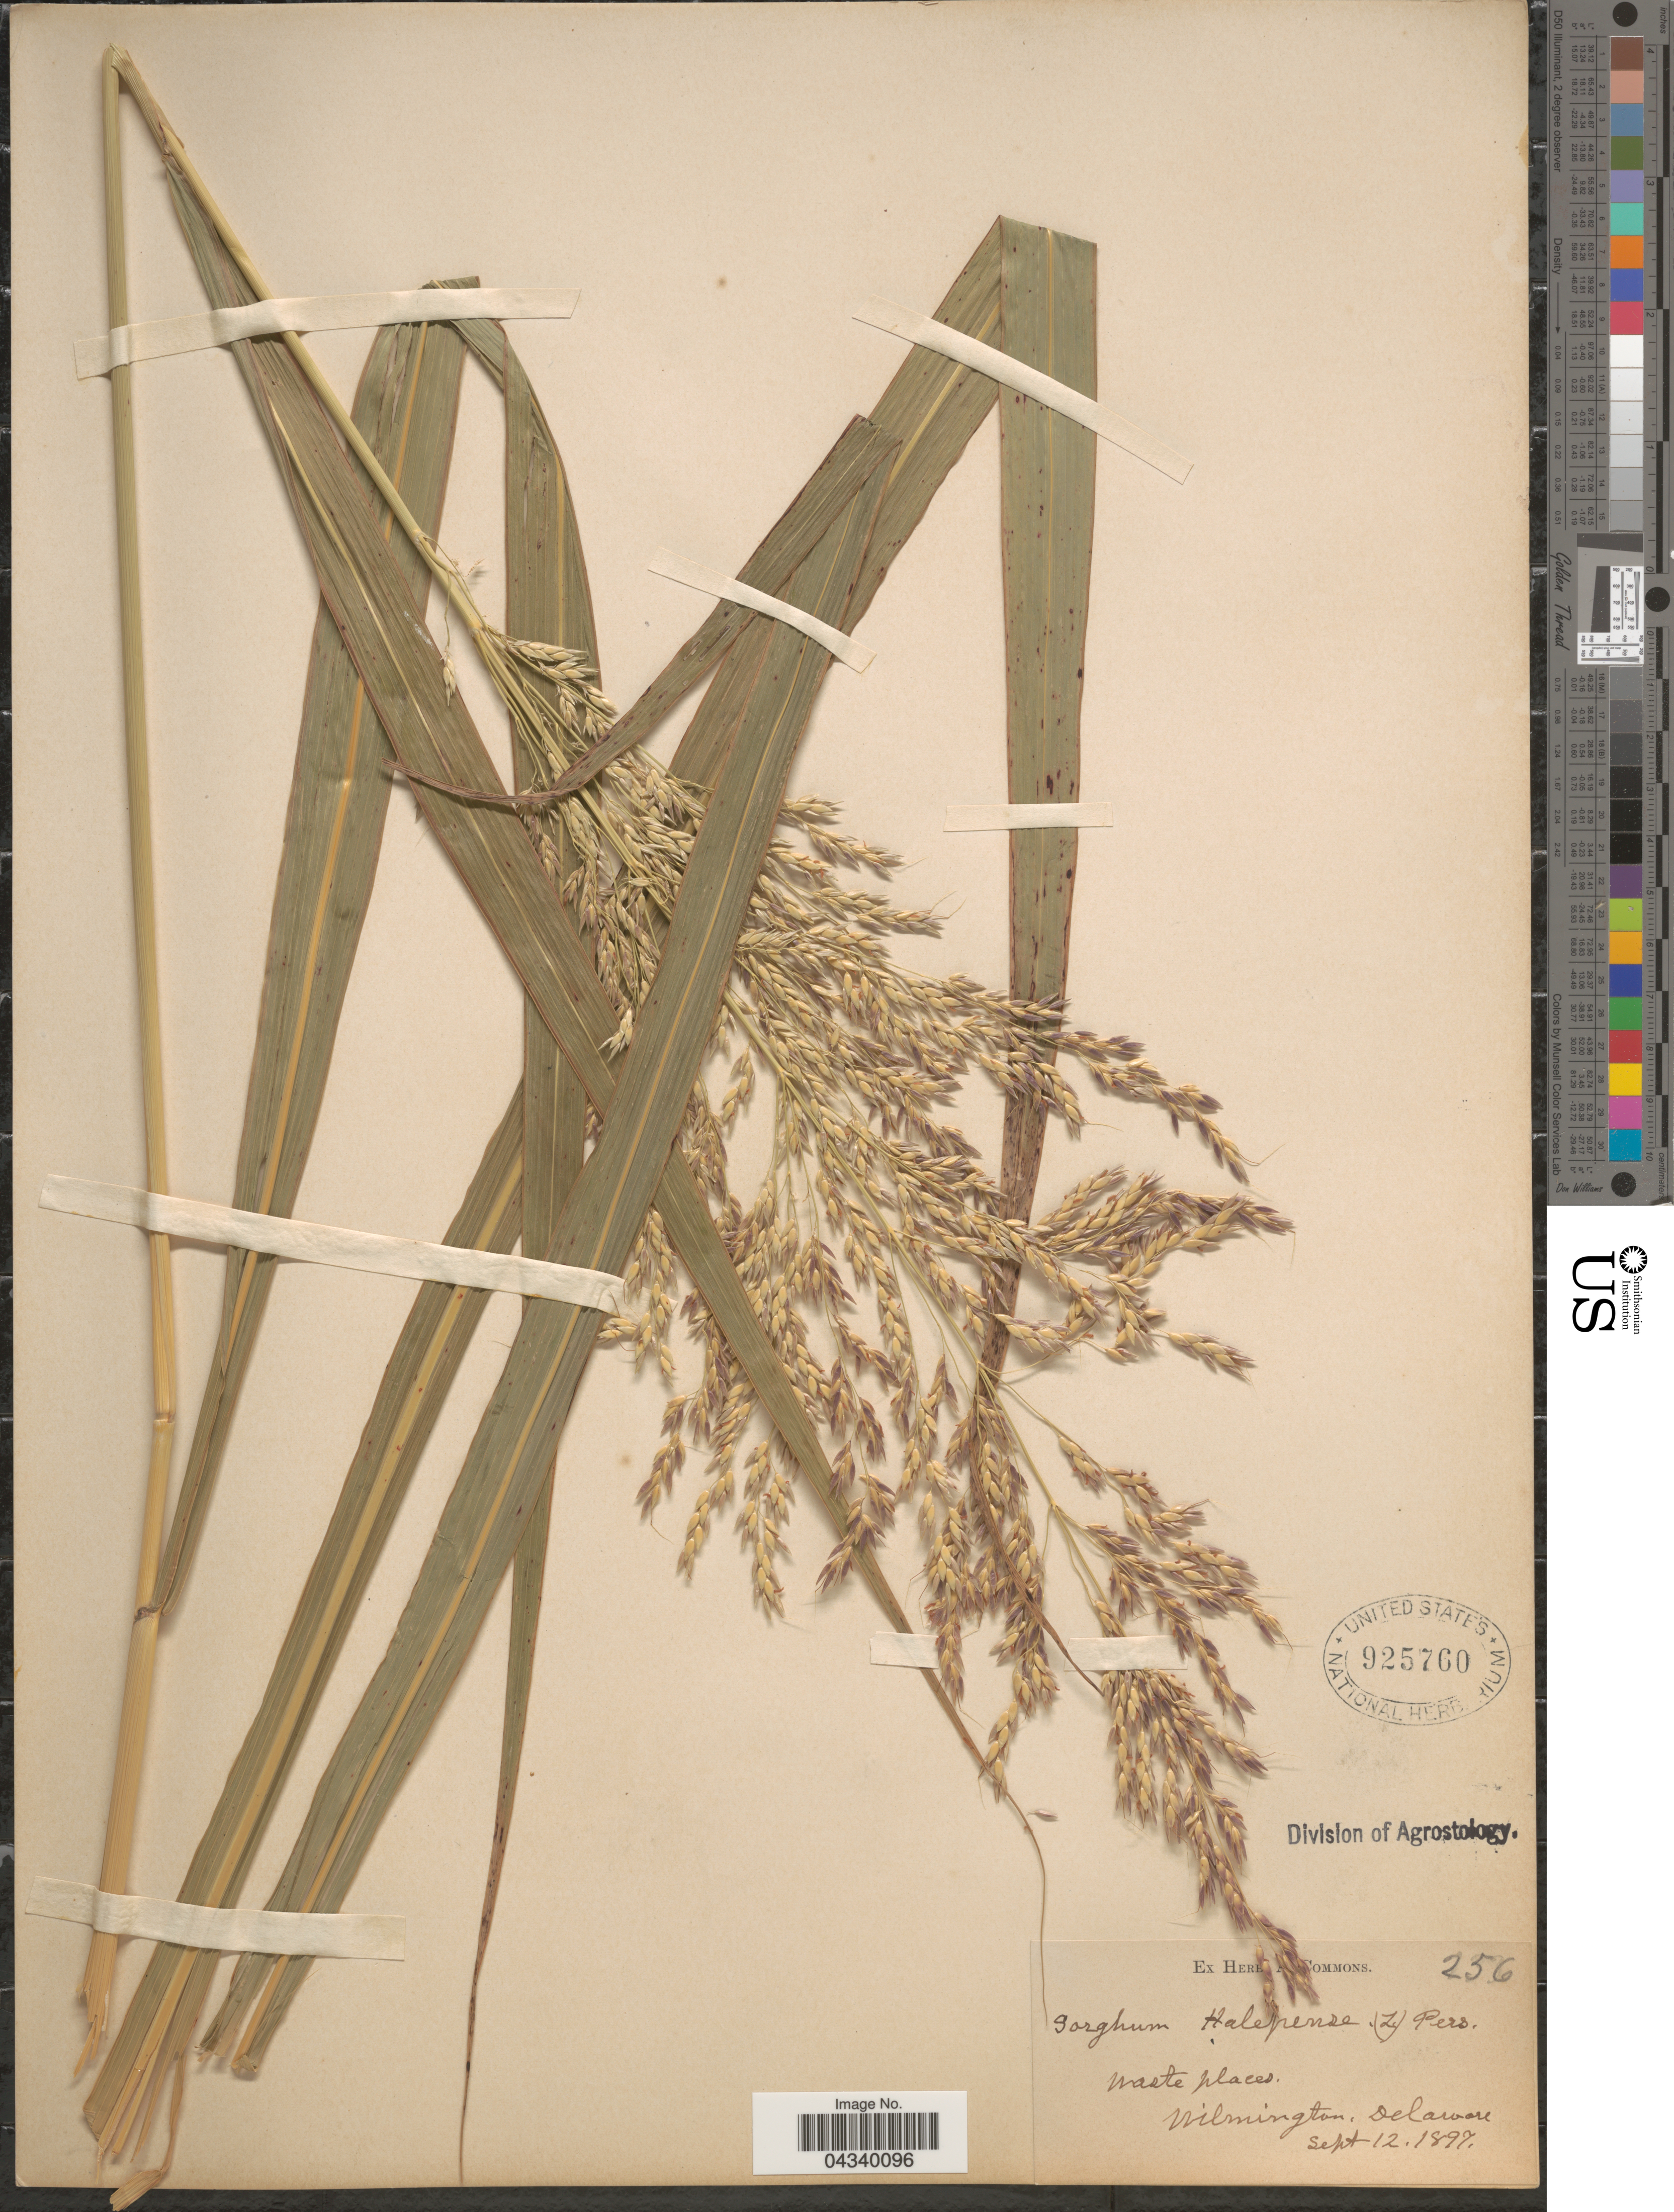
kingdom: Plantae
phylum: Tracheophyta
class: Liliopsida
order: Poales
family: Poaceae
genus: Sorghum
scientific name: Sorghum halepense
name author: (L.) Pers.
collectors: ex herb. A. Commons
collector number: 256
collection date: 1897-09-12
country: United States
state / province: Delaware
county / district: New Castle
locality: Wilmington.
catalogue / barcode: US 925760